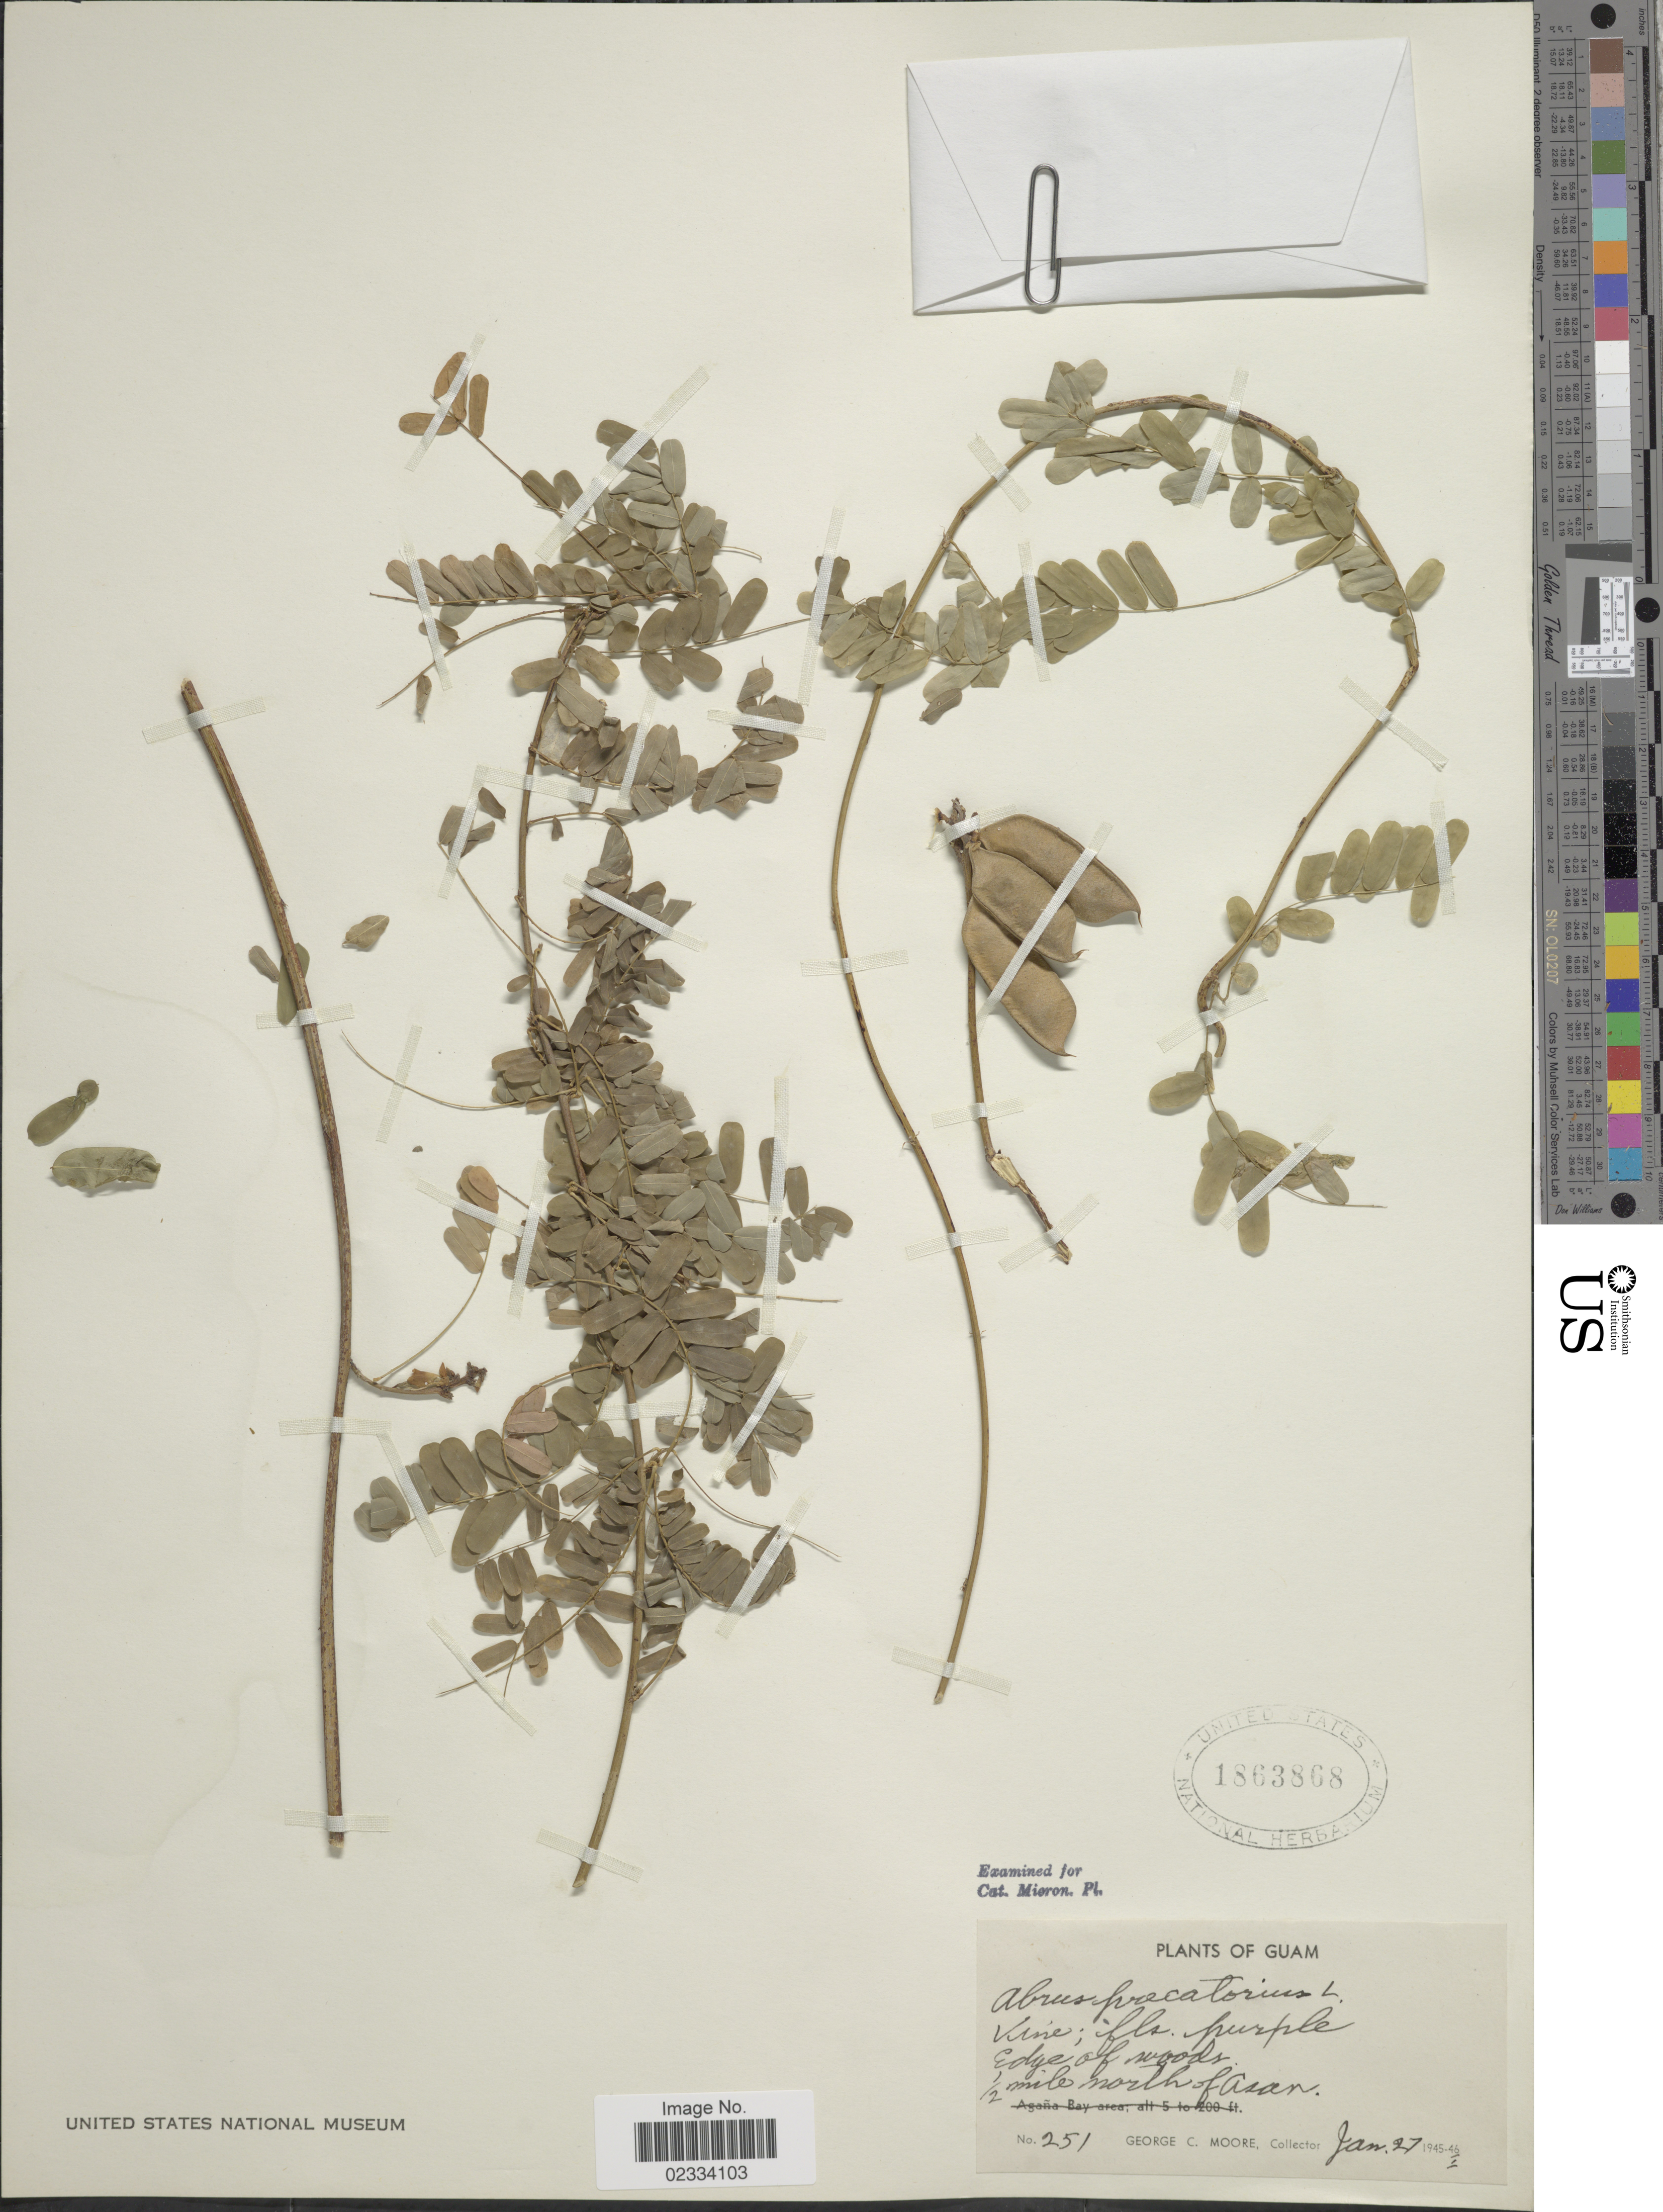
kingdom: Plantae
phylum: Tracheophyta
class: Magnoliopsida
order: Fabales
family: Fabaceae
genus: Abrus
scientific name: Abrus precatorius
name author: L.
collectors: G. C. Moore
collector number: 251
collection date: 1945-01-27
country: Guam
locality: ½ mile north of Asan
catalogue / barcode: US 1863868